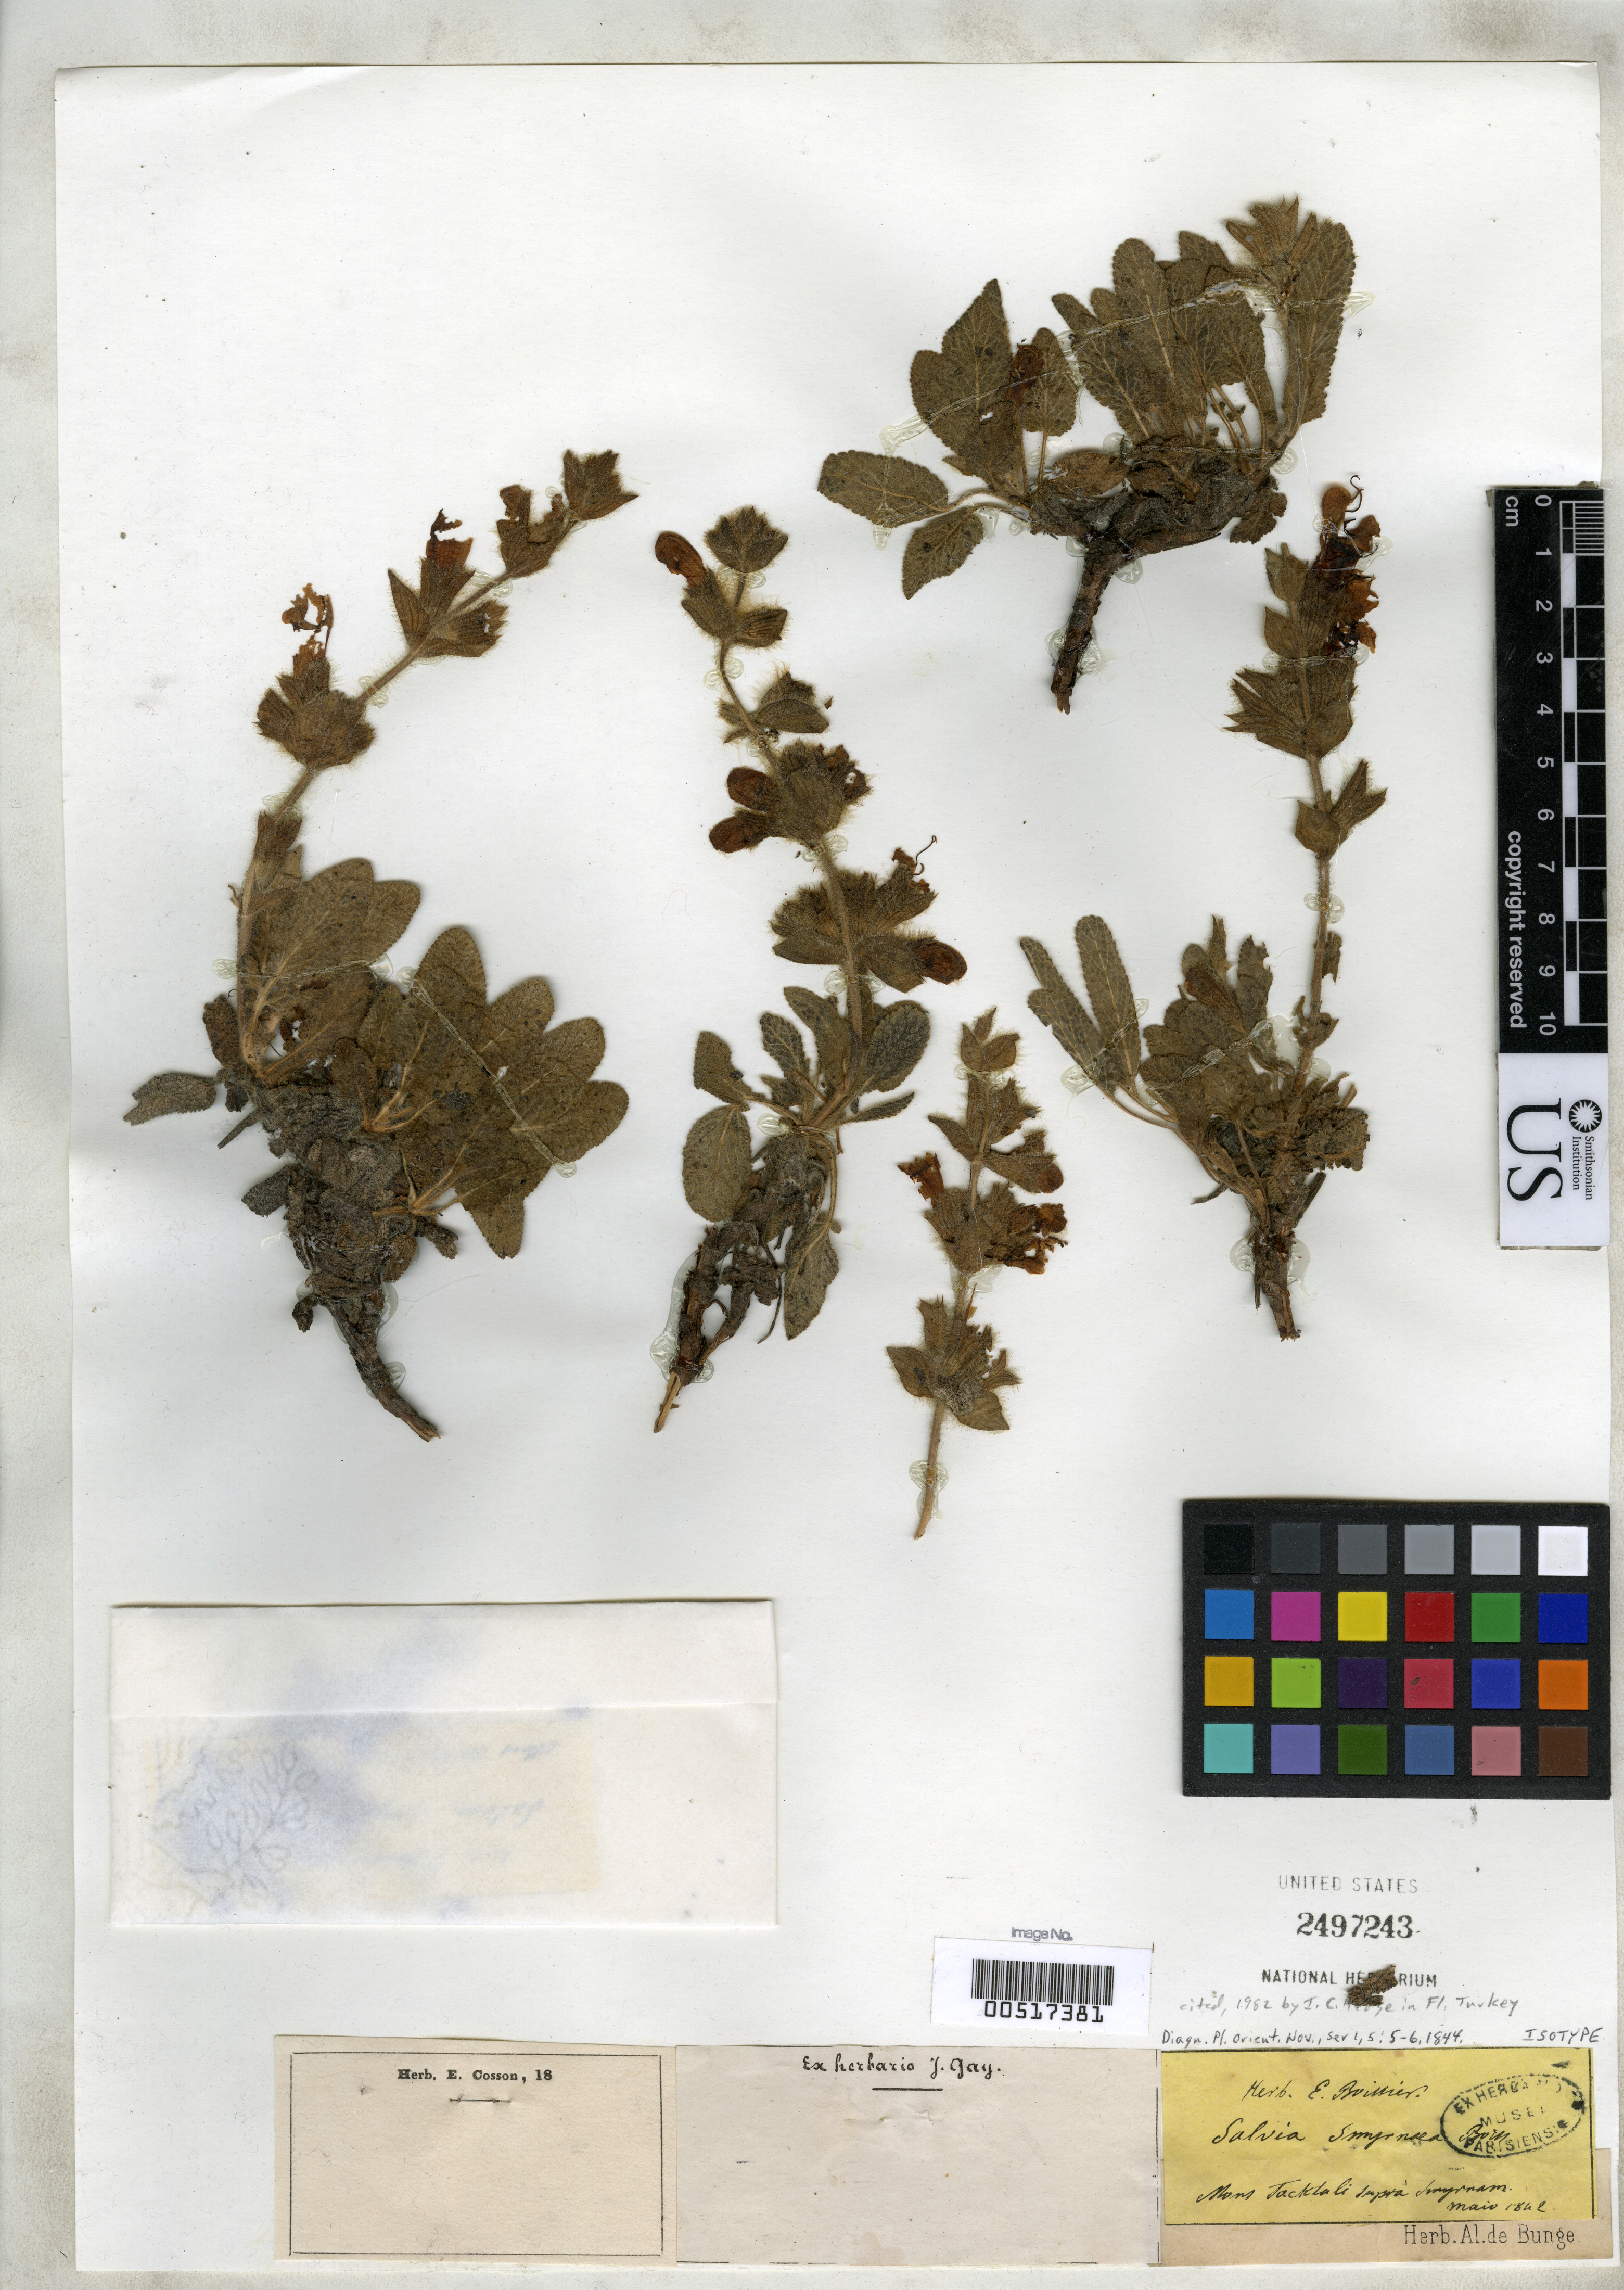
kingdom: Plantae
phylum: Tracheophyta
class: Magnoliopsida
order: Lamiales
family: Lamiaceae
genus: Salvia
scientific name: Salvia smyrnea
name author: Boiss.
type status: Isotype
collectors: P. Boissier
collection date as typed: May 1842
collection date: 1842-05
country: Turkey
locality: (nans) Tacktali (impr) Smyrnam.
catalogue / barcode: US 2497243